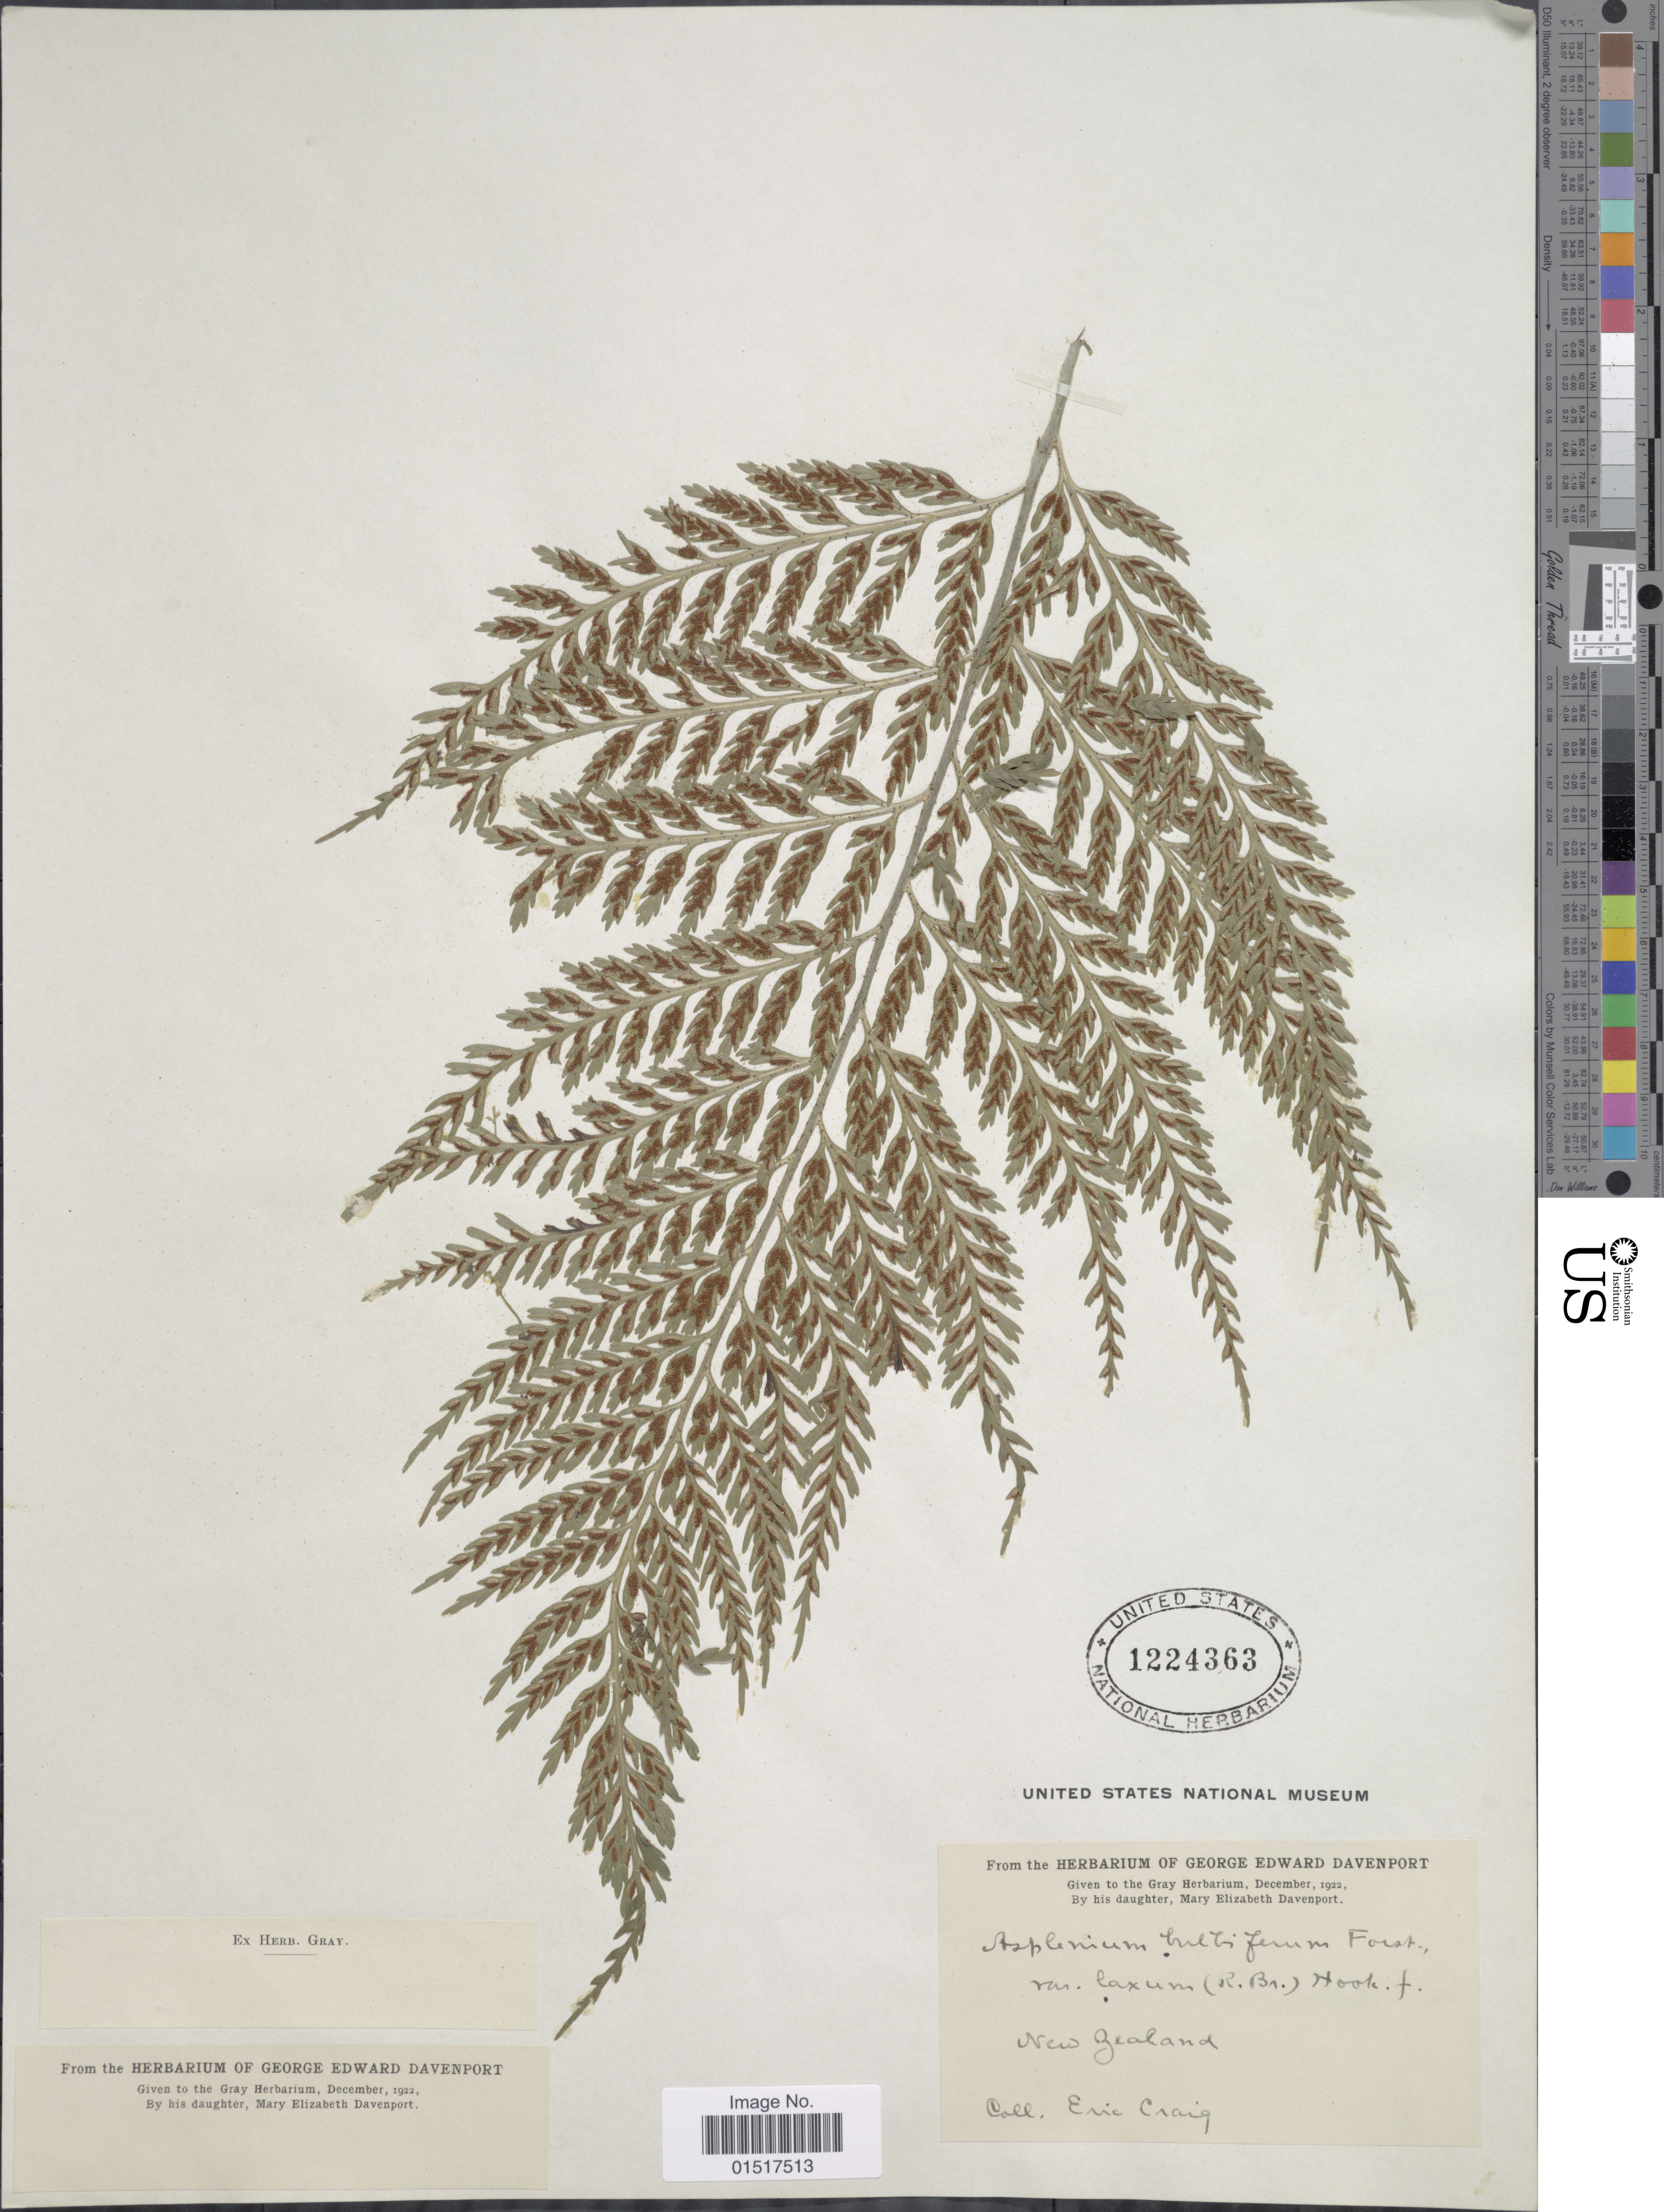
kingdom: Plantae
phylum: Tracheophyta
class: Polypodiopsida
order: Polypodiales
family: Aspleniaceae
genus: Asplenium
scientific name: Asplenium bulbiferum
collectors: E. Craig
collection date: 1922-12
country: New Zealand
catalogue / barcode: US 1224363